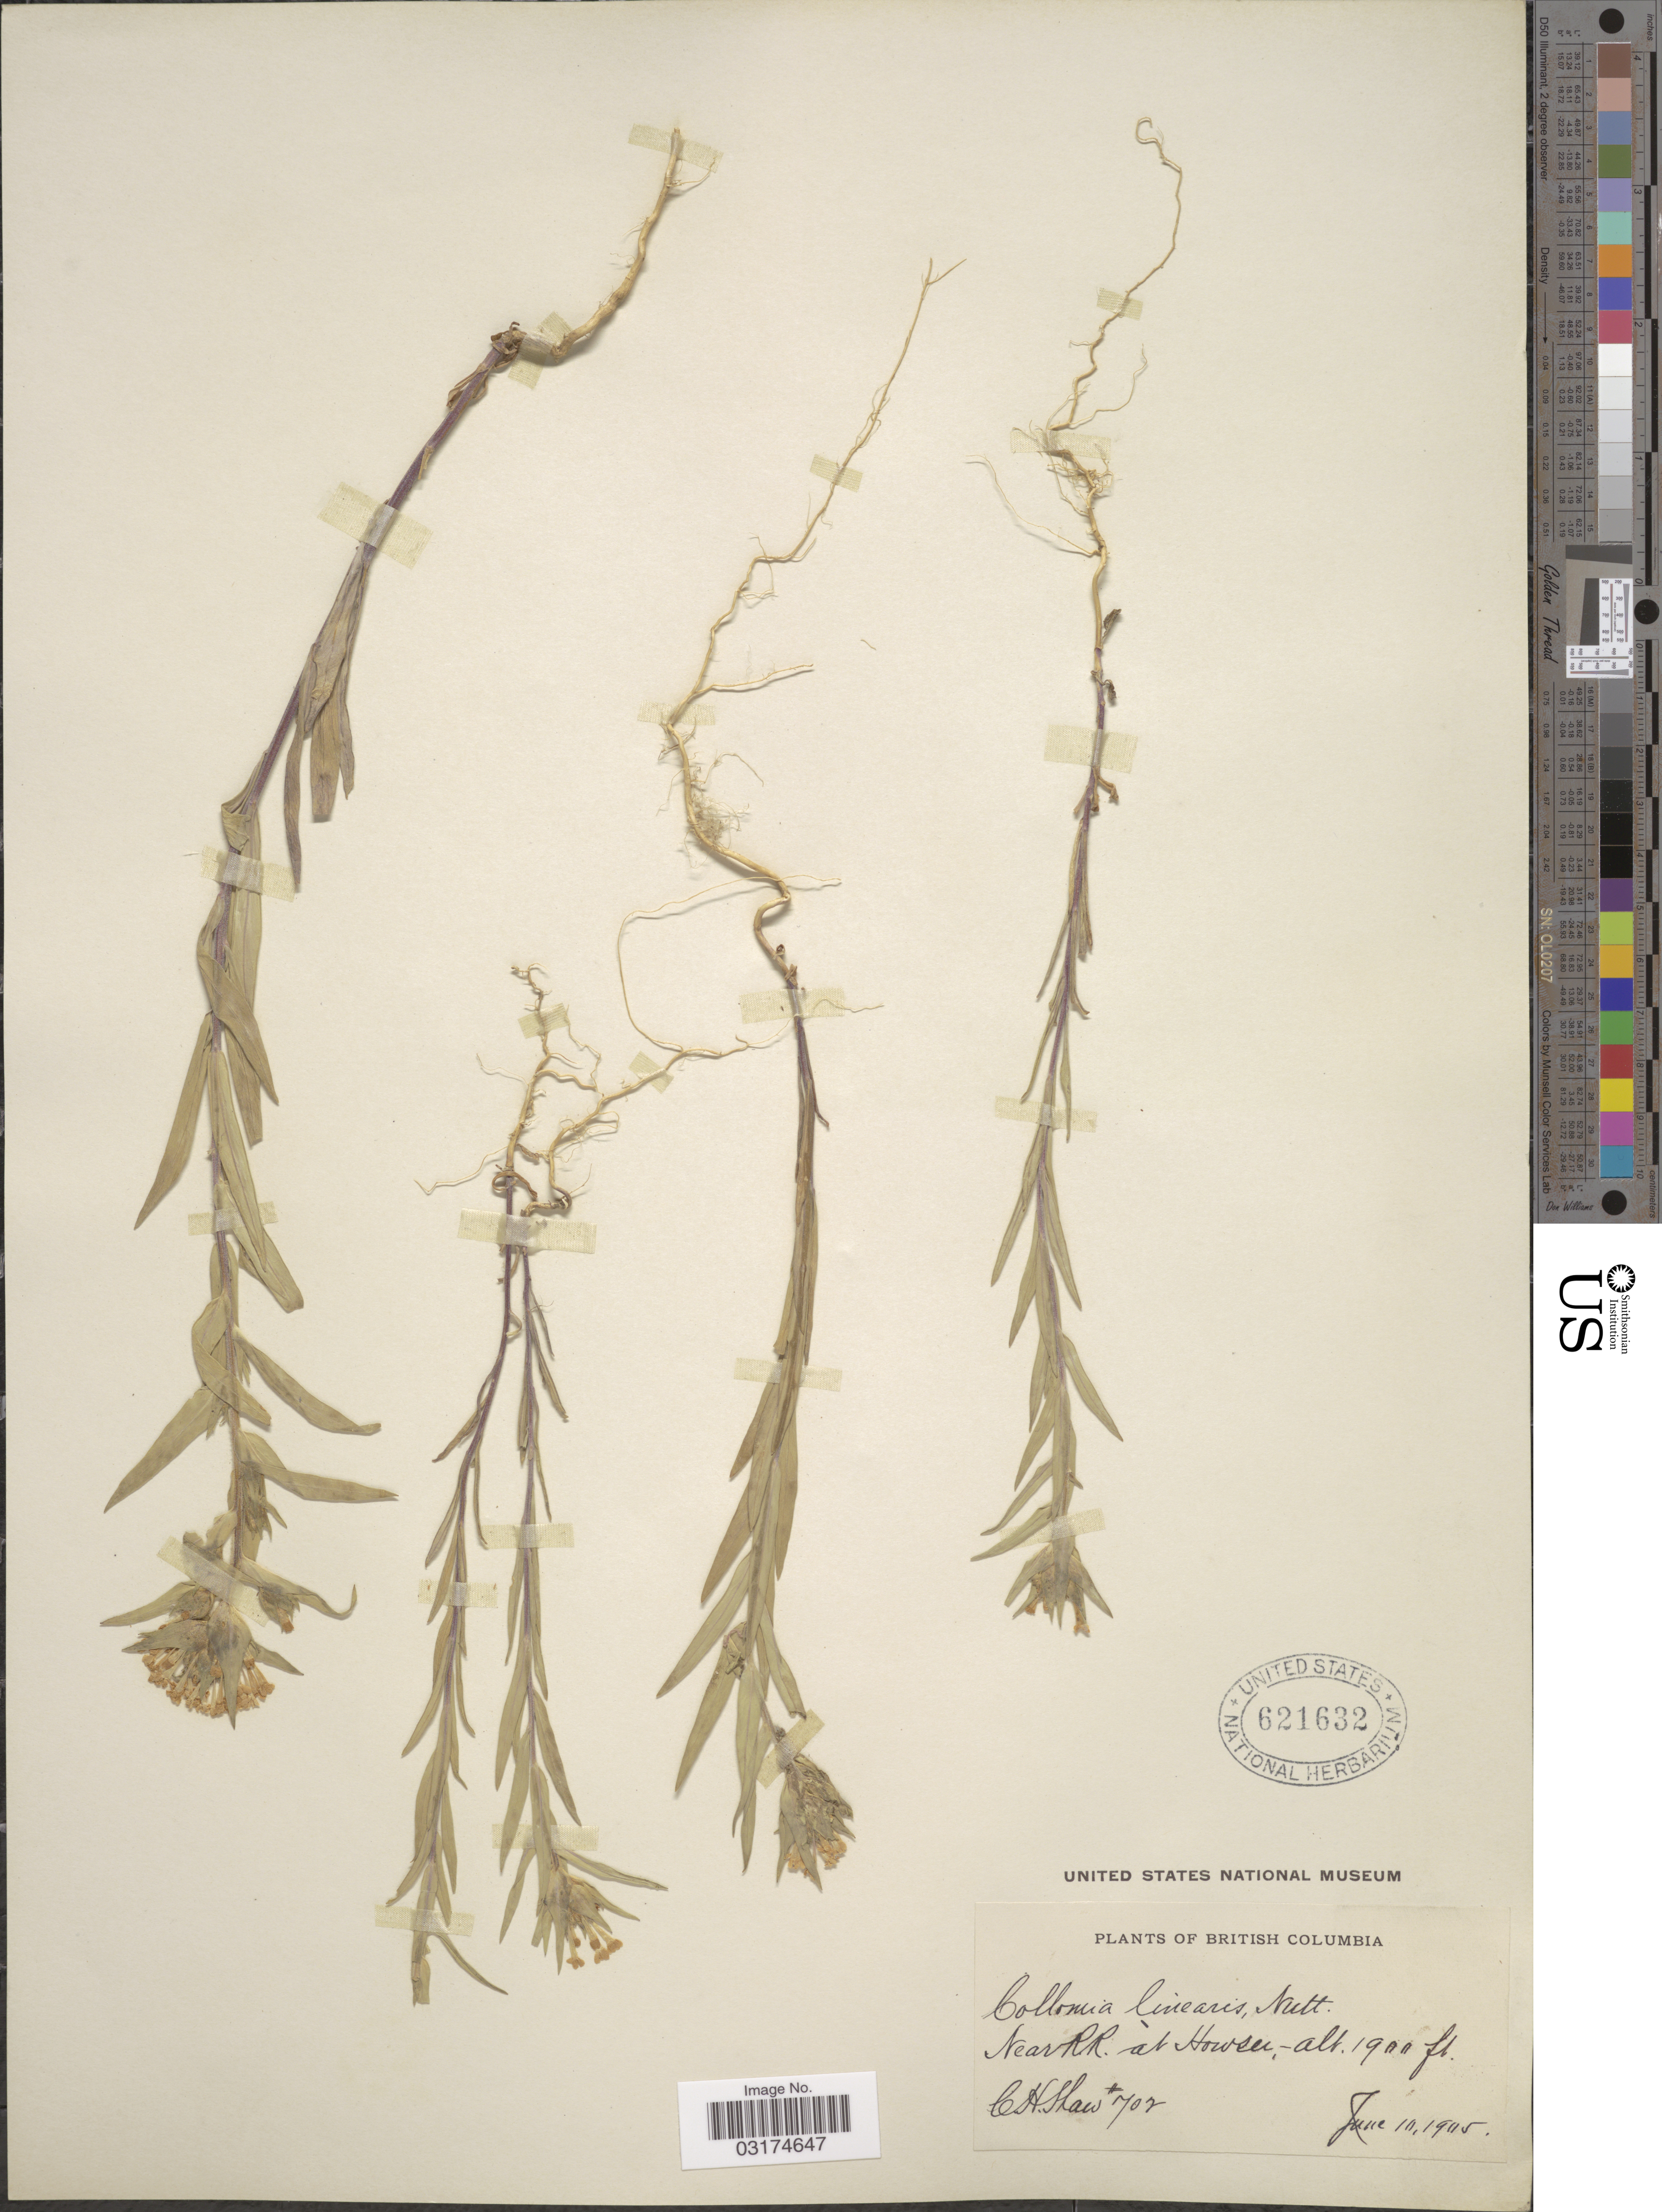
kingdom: Plantae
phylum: Tracheophyta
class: Magnoliopsida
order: Ericales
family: Polemoniaceae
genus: Collomia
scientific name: Collomia linearis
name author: Nutt.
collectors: C. H. Shaw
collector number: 702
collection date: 1905-06-10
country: Canada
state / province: British Columbia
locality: Near R.R. at Howser.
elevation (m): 579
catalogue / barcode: US 621632